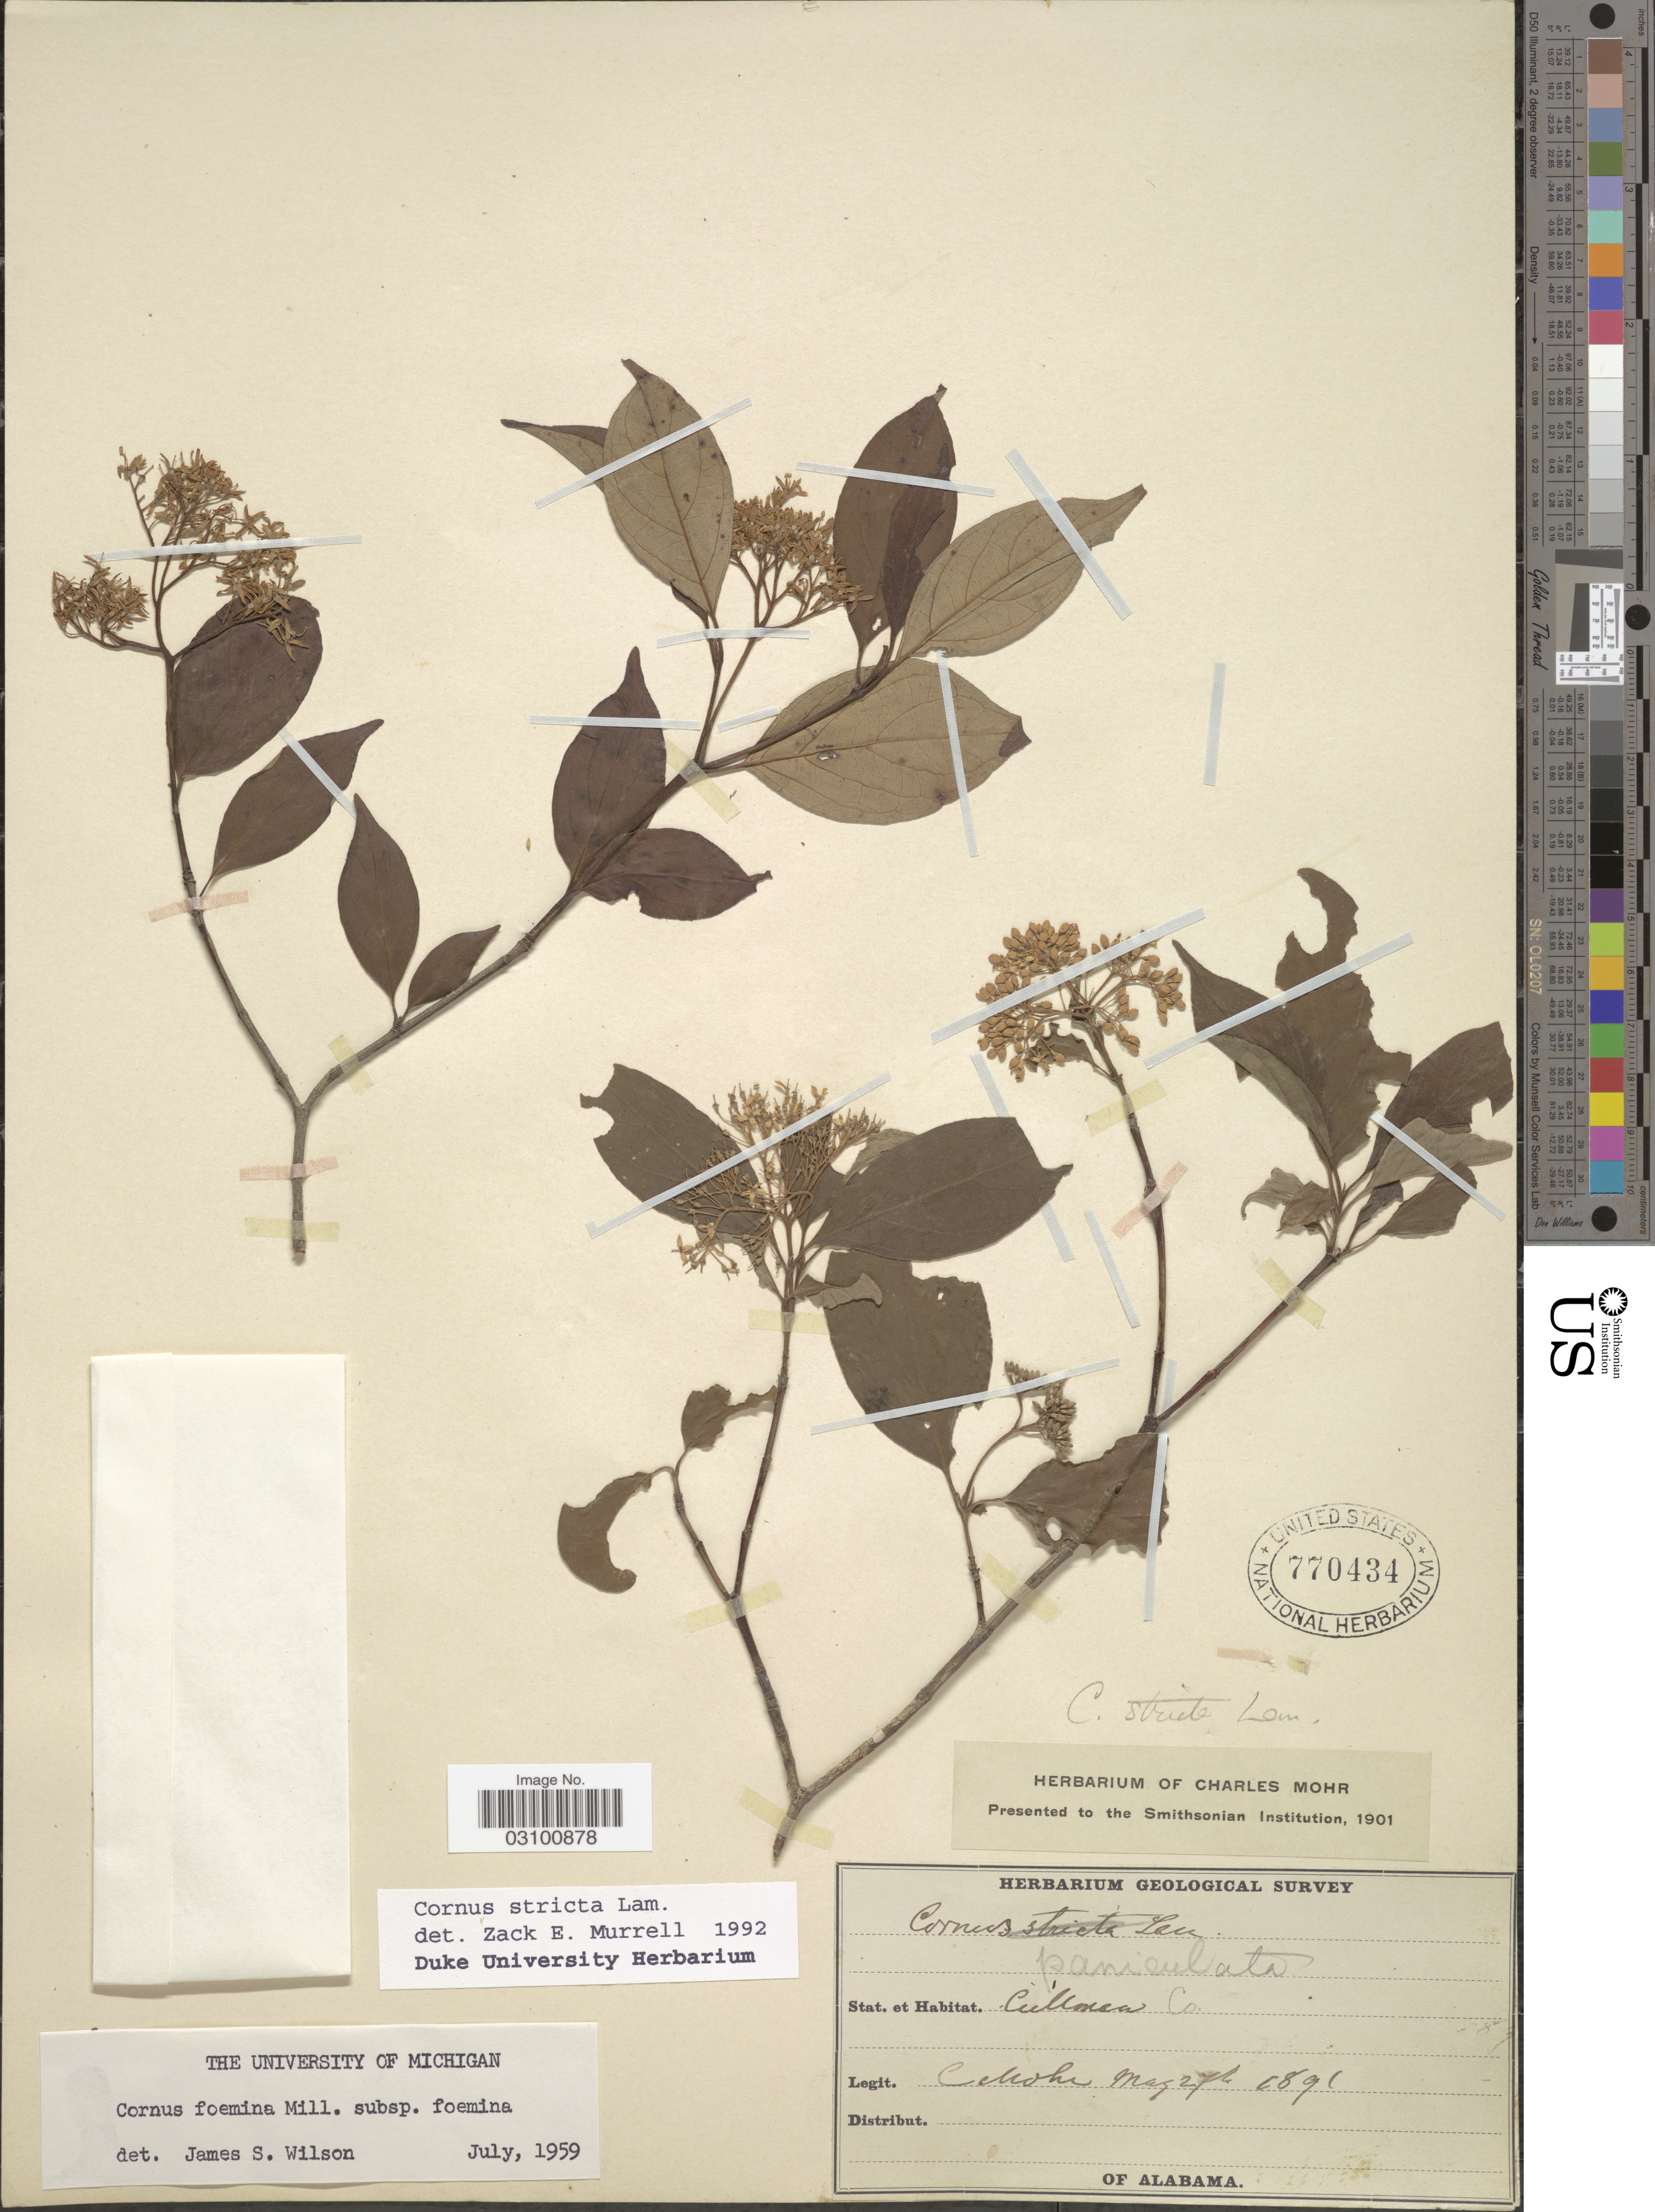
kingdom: Plantae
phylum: Tracheophyta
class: Magnoliopsida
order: Cornales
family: Cornaceae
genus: Cornus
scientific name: Cornus stricta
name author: Lam.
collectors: C. T. Mohr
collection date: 1891-05-27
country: United States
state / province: Alabama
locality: Cullman Co.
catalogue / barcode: US 770434